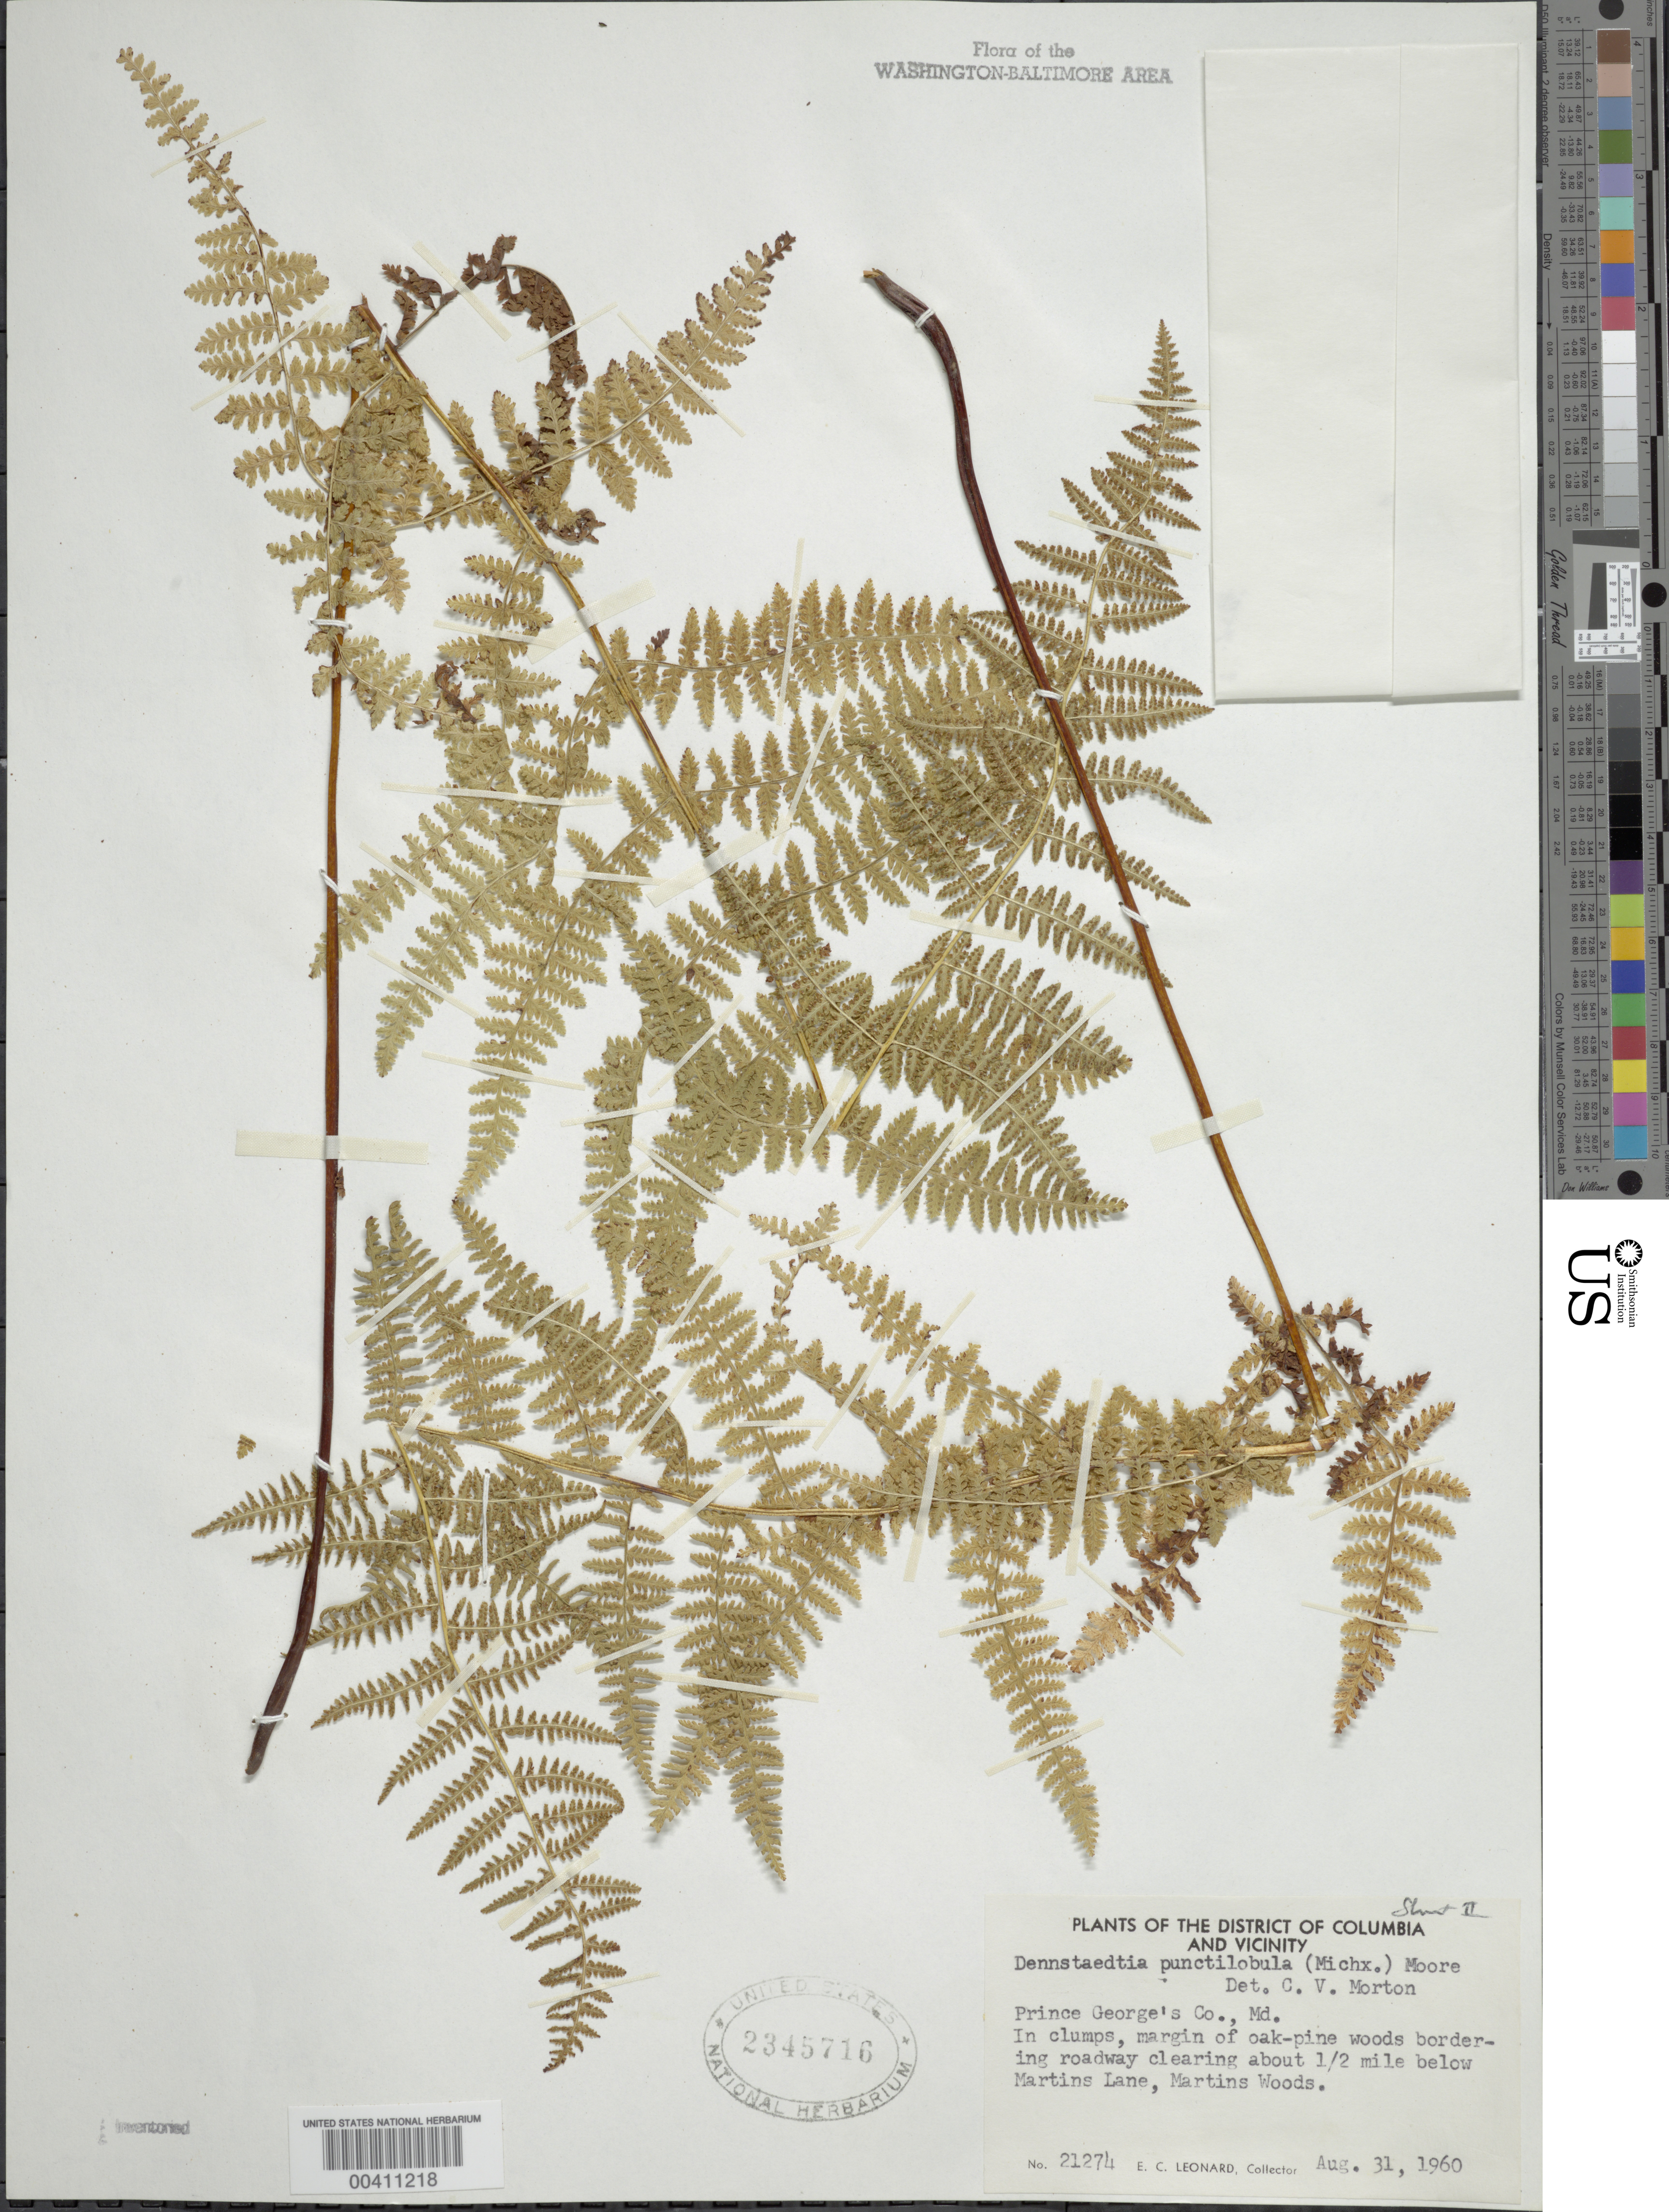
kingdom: Plantae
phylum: Tracheophyta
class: Polypodiopsida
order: Polypodiales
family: Dennstaedtiaceae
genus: Dennstaedtia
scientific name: Dennstaedtia punctilobula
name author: (Michx.) T. Moore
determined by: Morton, C. V.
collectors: E. C. Leonard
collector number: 21274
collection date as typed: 31 Aug 1960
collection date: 1960-08-31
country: United States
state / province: Maryland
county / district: Prince George's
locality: below Martins Lane, Martins Woods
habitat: In clumps, margin of oak-pine woods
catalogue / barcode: US 2345716